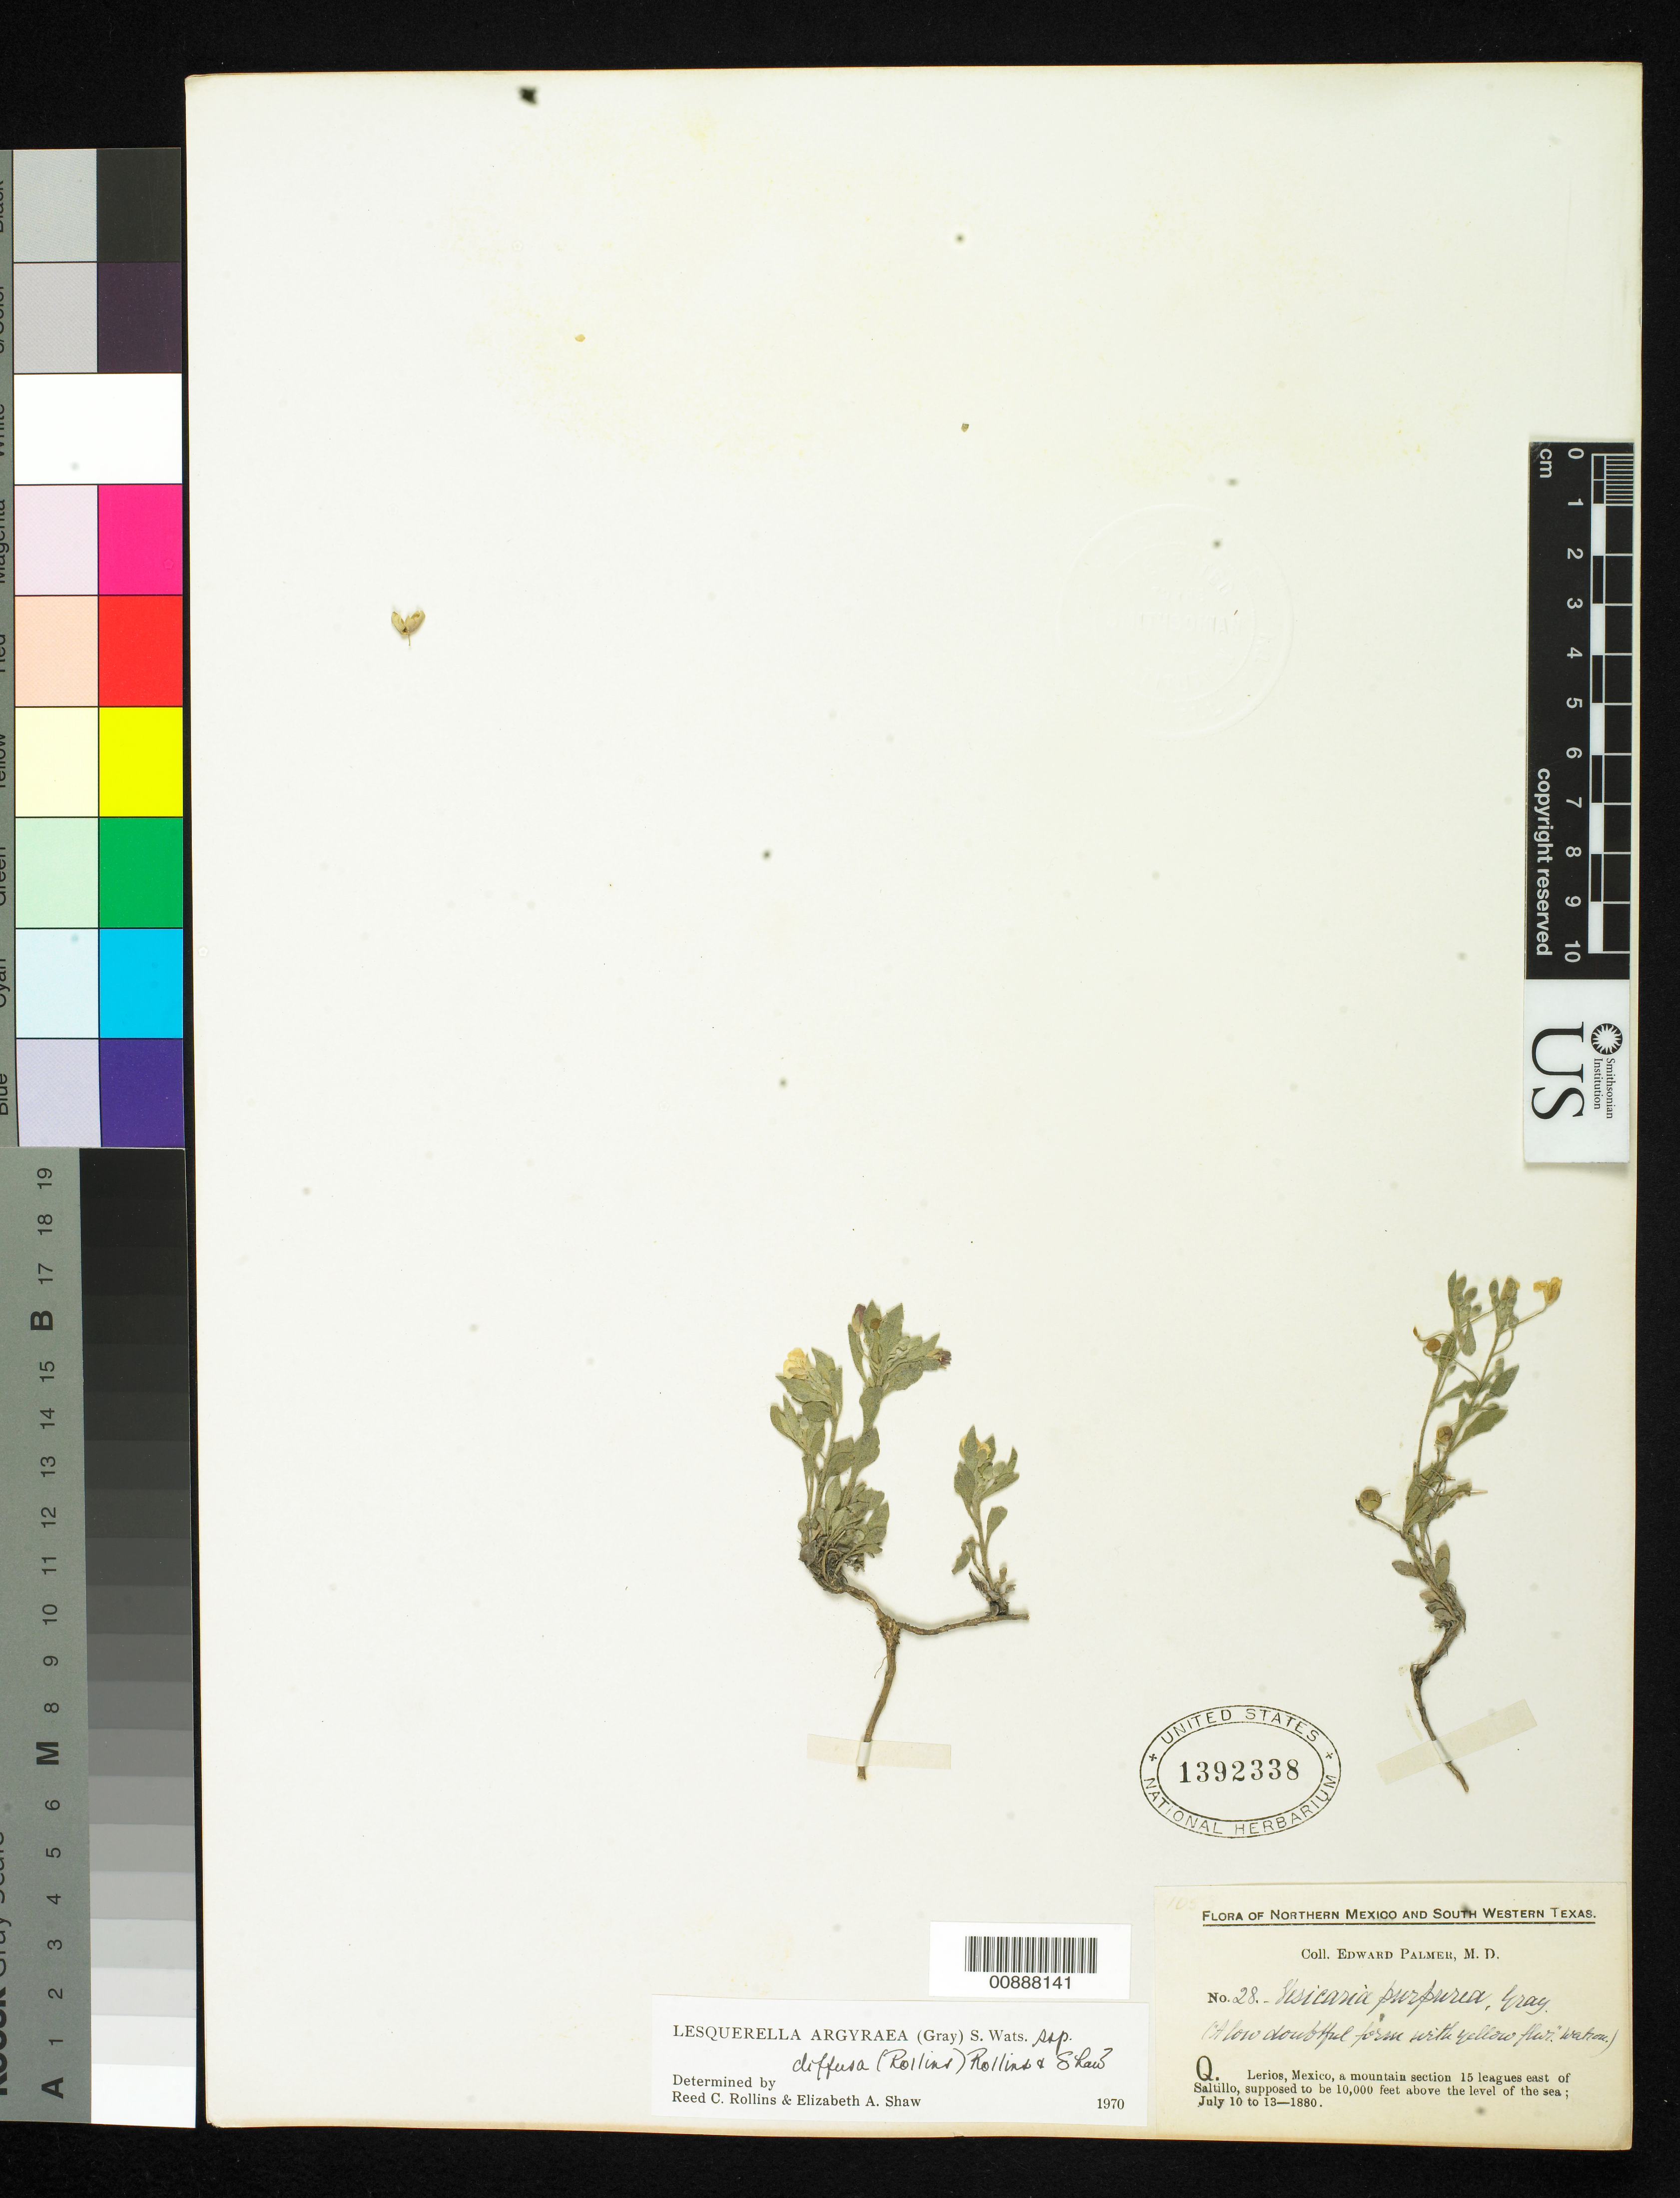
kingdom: Plantae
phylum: Tracheophyta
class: Magnoliopsida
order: Brassicales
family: Brassicaceae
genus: Lesquerella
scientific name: Lesquerella argyraea subsp. diffusa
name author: (Rollins) Rollins & E.A. Shaw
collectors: E. Palmer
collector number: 28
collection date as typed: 10 Jul 1880 to 13 Jul 1880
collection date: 1880-07-10/1880-07-13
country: Mexico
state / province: Coahuila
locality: Q. Lerios, a mountain section 15 leagues east of Saltillo, Coahuila.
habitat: A mountain section.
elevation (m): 3048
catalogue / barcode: US 1392338